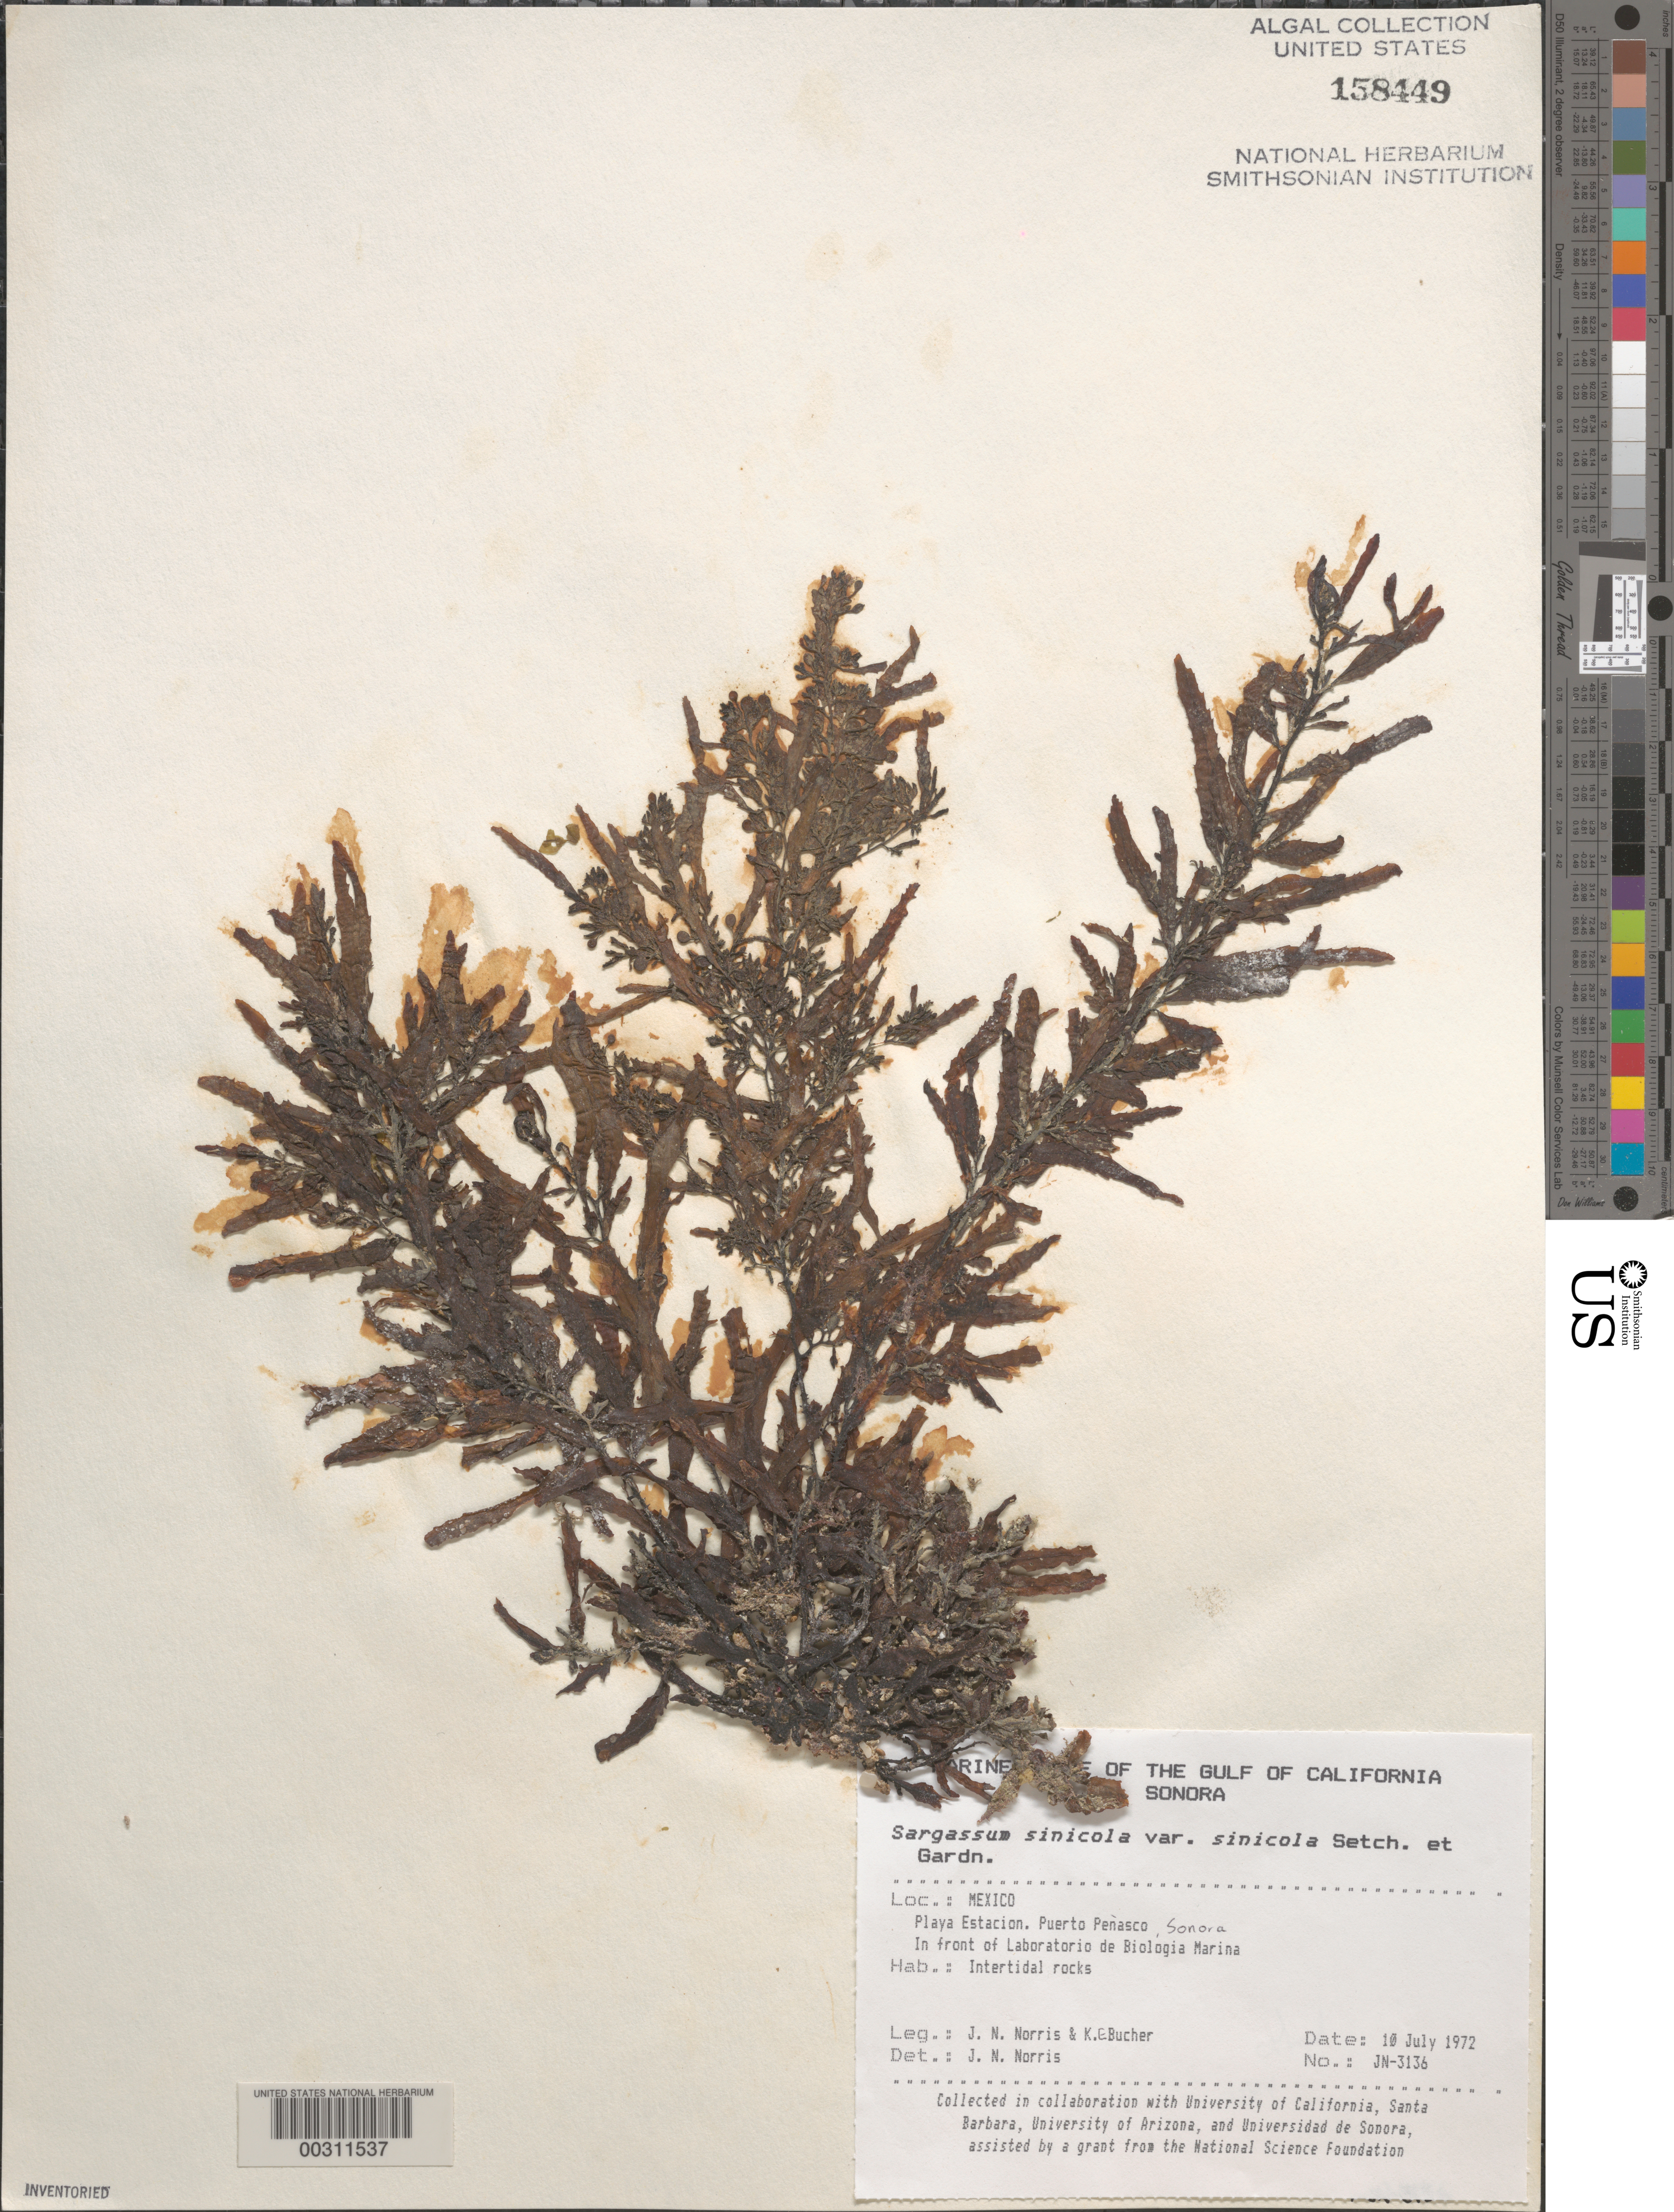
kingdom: Chromista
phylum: Ochrophyta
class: Phaeophyceae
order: Fucales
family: Sargassaceae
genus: Sargassum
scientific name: Sargassum sinicola var. sinicola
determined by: Norris, James N.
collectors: J. N. Norris & K. E. Bucher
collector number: JN-3136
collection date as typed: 10 Jul 1972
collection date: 1972-07-10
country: Mexico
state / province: Sonora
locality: Playa Estacion, Puerto Penasco, marine station shore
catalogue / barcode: US 158449